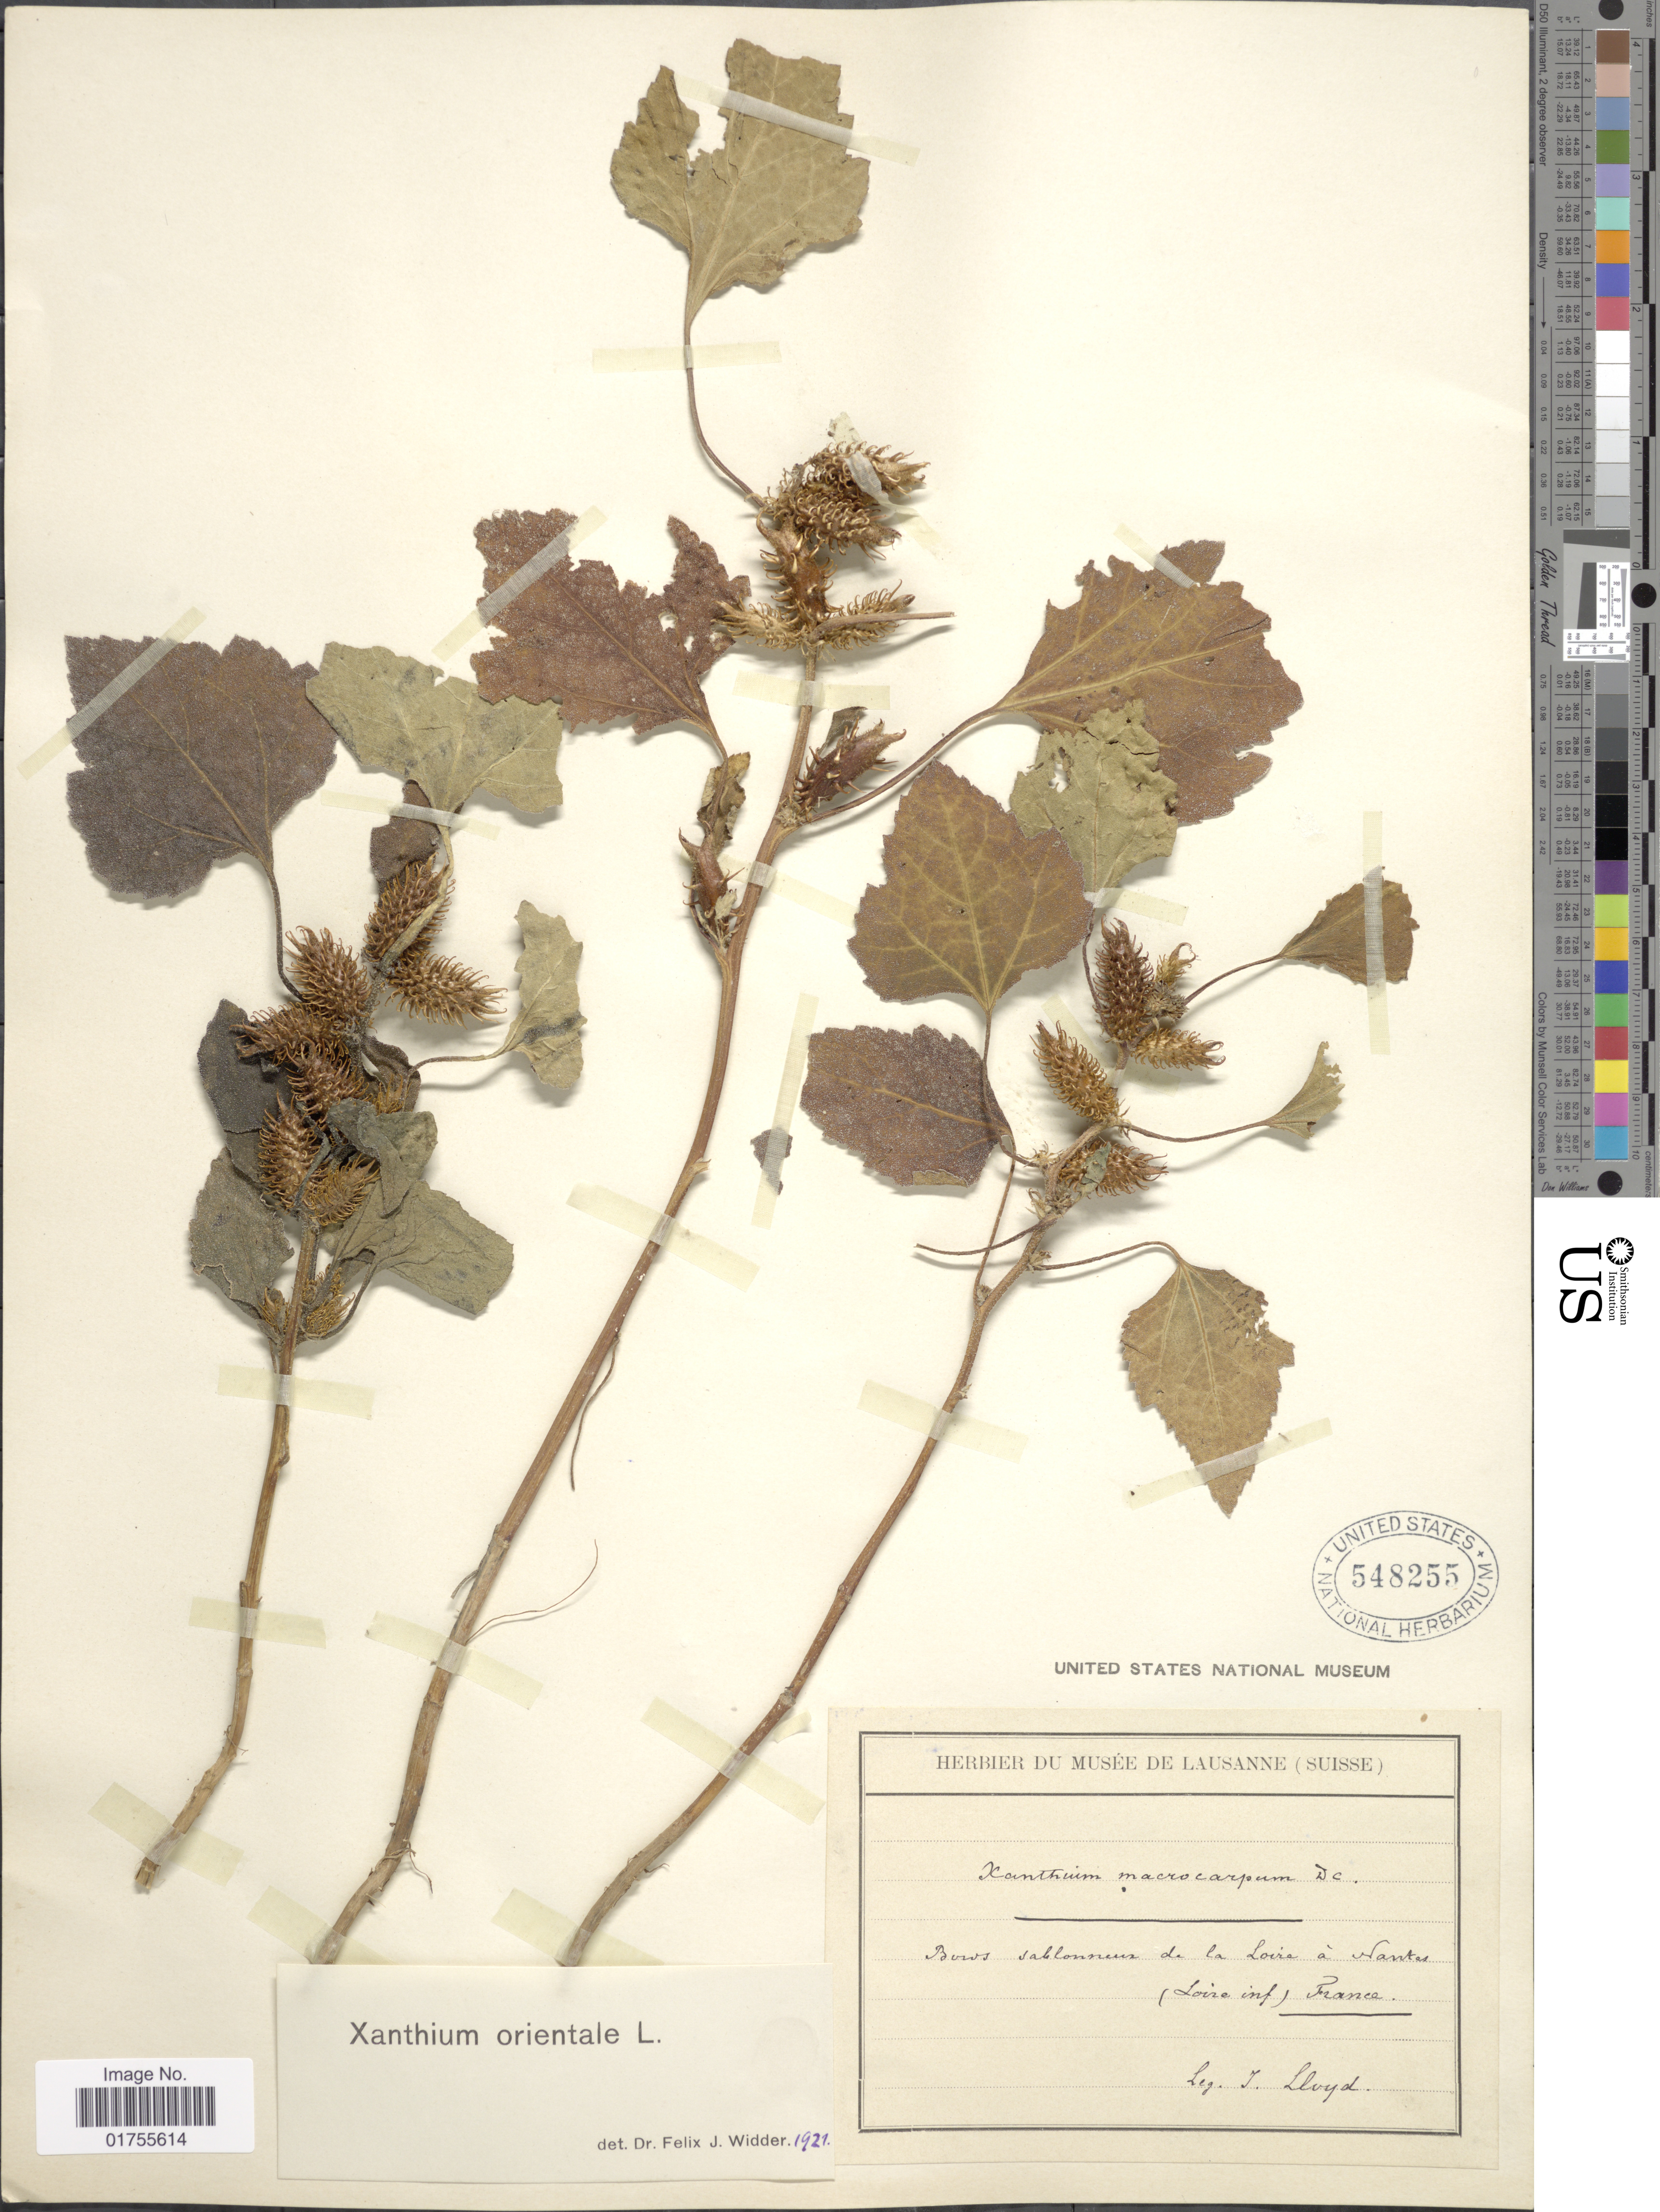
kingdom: Plantae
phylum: Tracheophyta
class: Magnoliopsida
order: Asterales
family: Asteraceae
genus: Xanthium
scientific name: Xanthium orientale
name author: L.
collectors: J. Lloyd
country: France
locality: Bows Saklonnun de la Lo, [illegible text], Prance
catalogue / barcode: US 548255